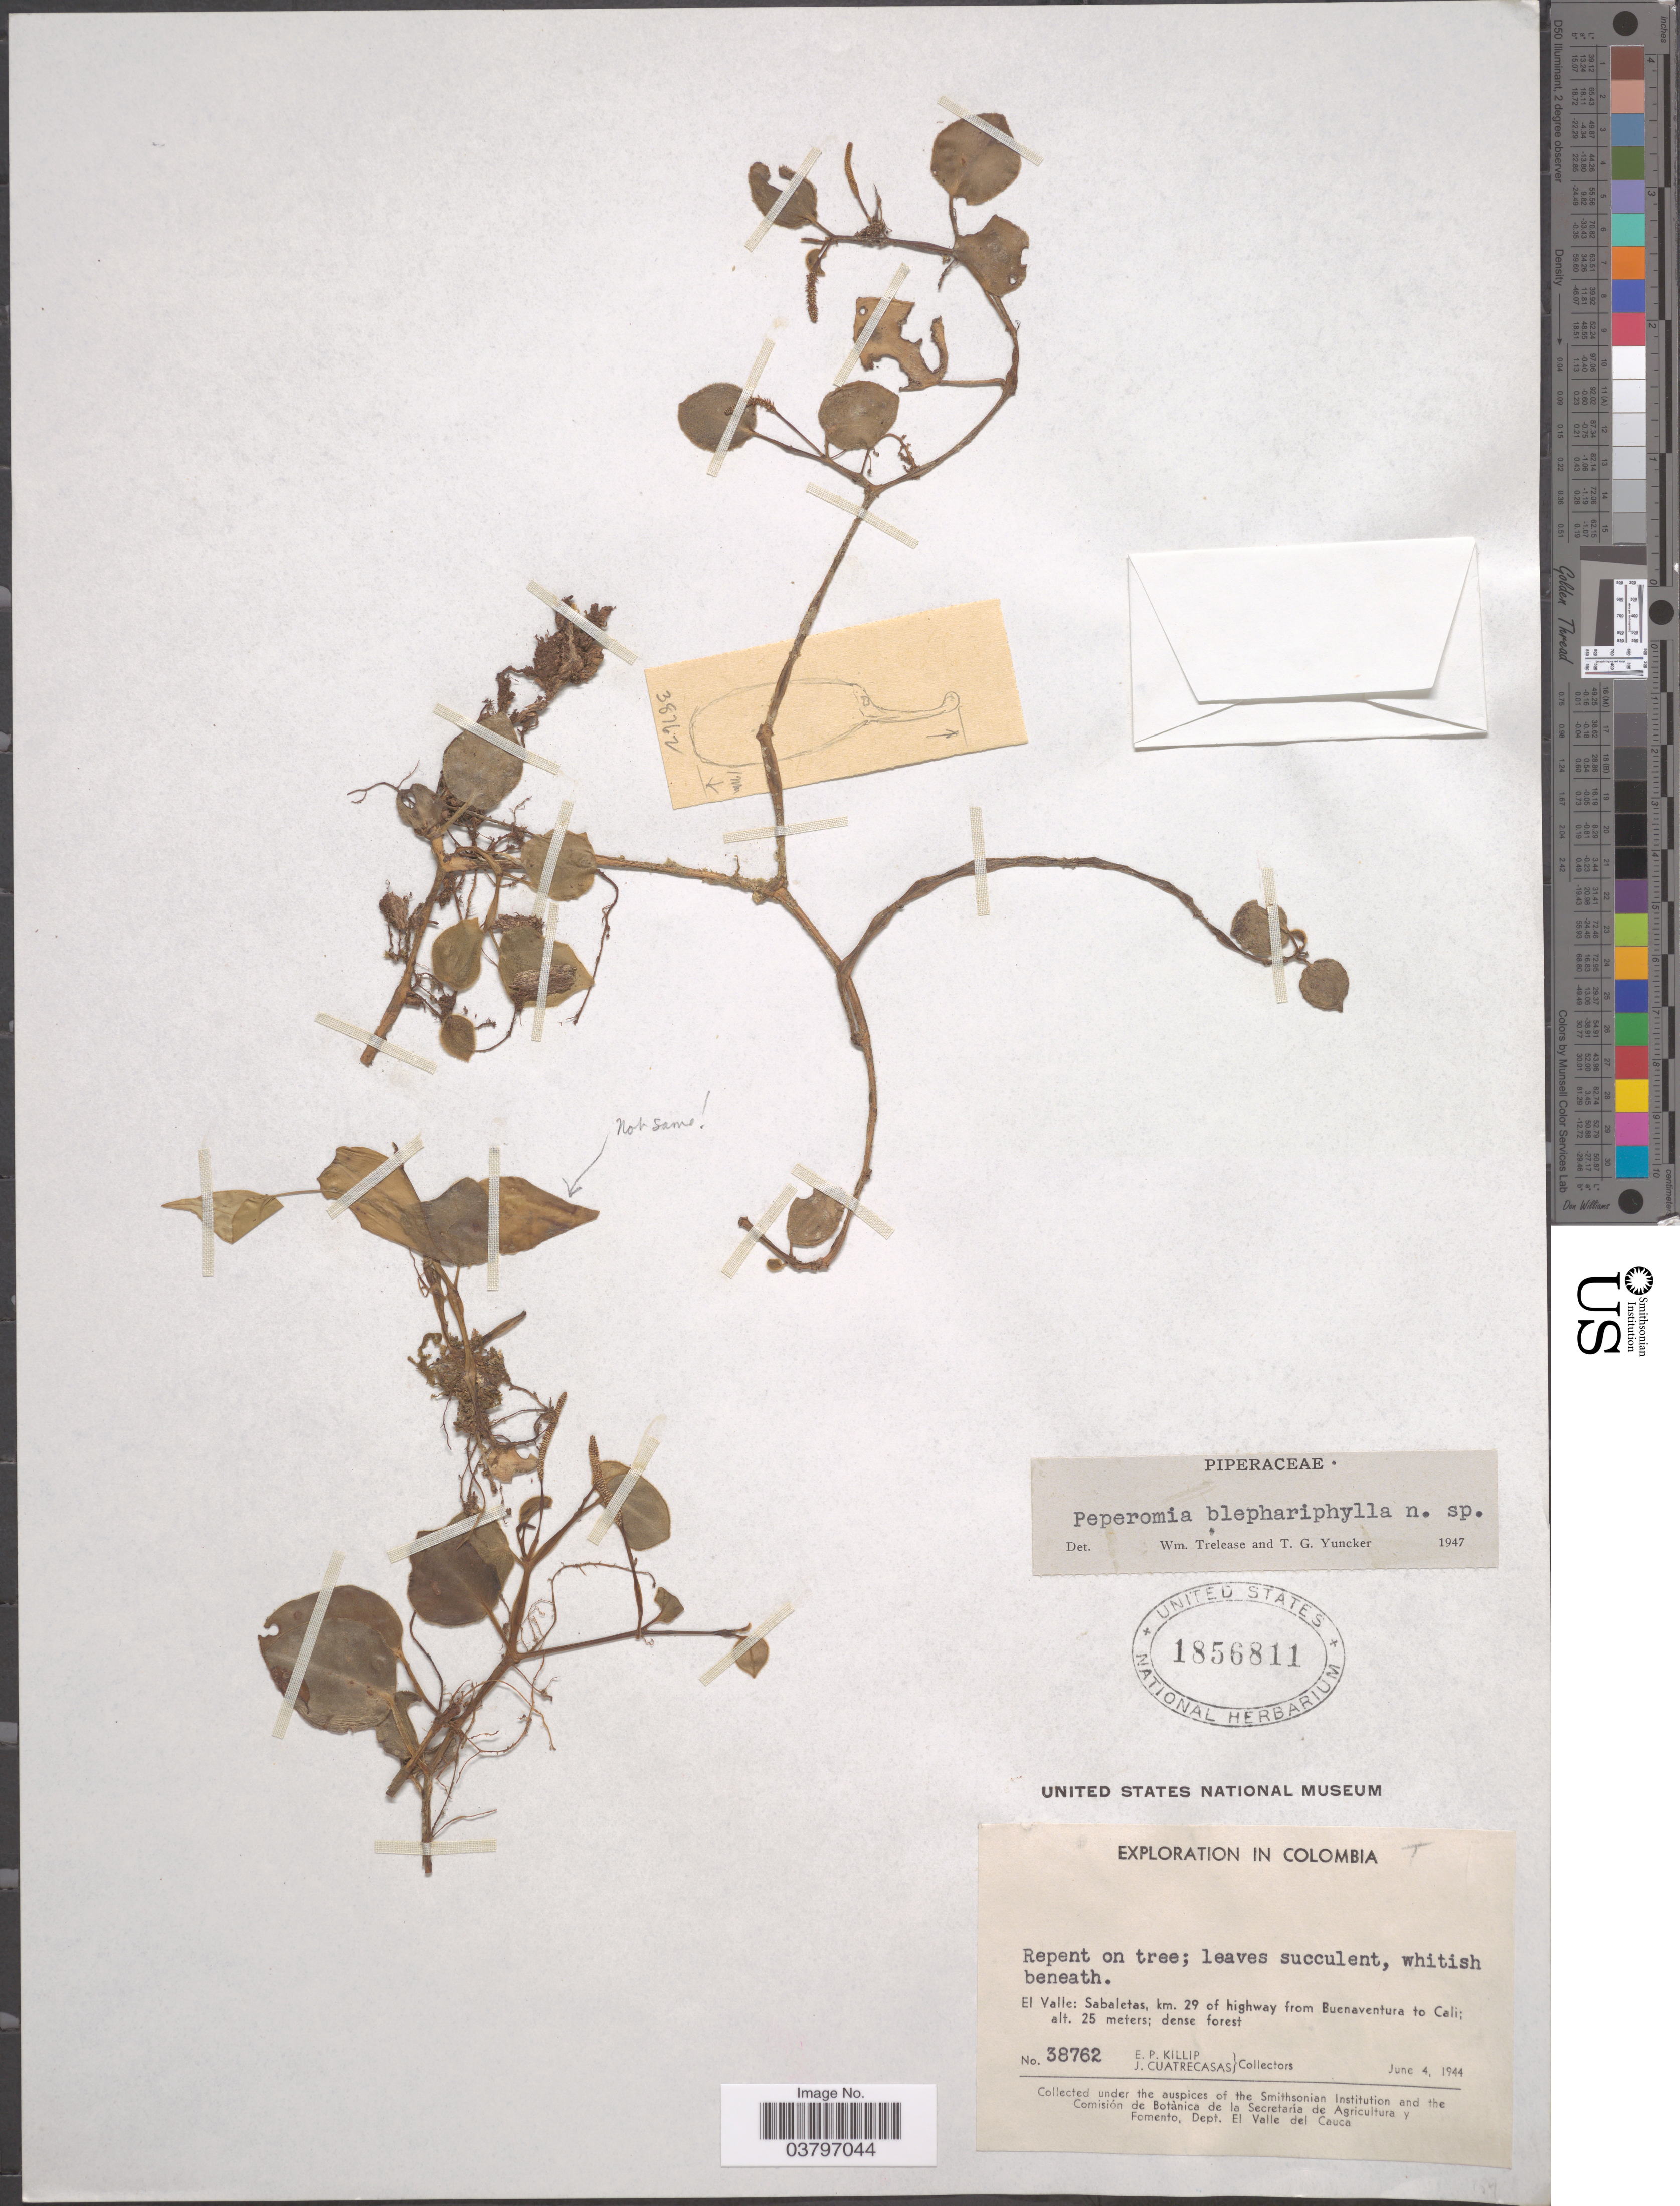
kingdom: Plantae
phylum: Tracheophyta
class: Magnoliopsida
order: Piperales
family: Piperaceae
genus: Peperomia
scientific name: Peperomia ciliaris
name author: C. DC.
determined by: Jiménez, José Estaban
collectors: E. P. Killip & J. Cuatrecasas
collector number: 38762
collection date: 1944-06-04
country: Colombia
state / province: Valle del Cauca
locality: El Valle: Sabaletas, km. 29 of highway from Buenaventura to Cali.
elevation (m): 25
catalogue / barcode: US 1856811